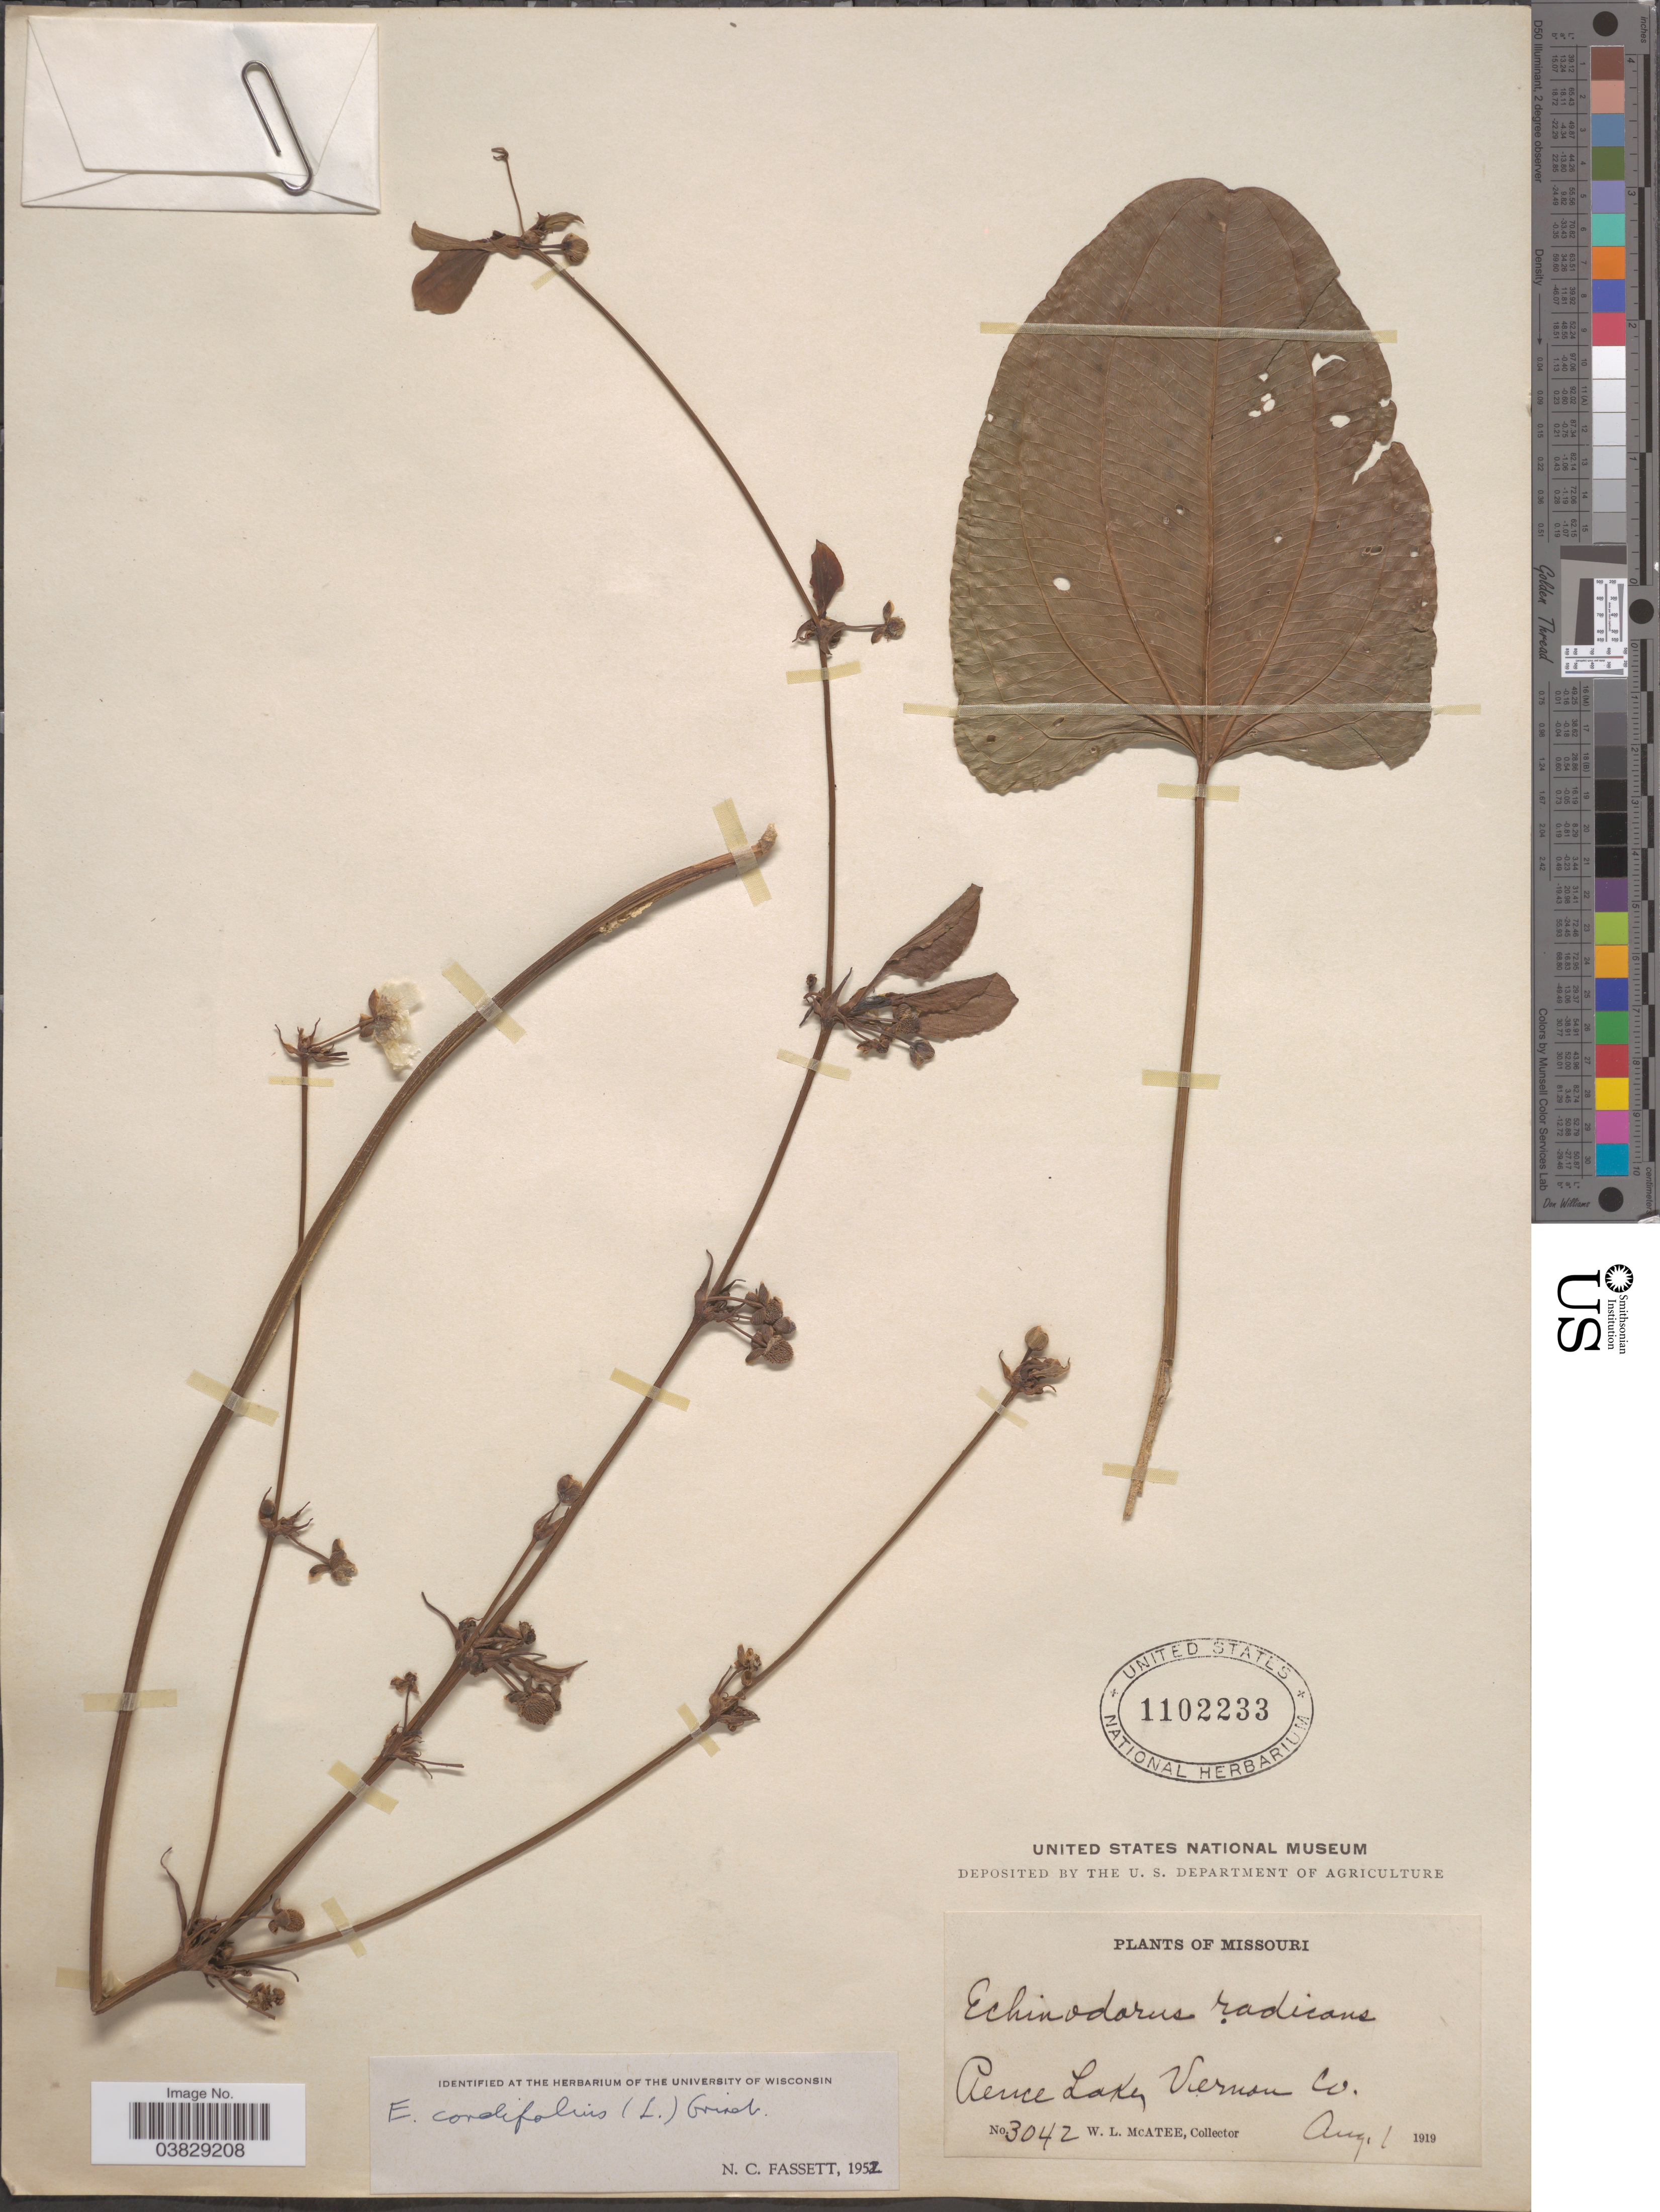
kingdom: Plantae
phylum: Tracheophyta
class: Liliopsida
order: Alismatales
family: Alismataceae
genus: Echinodorus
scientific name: Echinodorus cordifolius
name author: (L.) Griseb.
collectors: W. McAtee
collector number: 3042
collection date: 1919-08-01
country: United States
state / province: Missouri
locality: Pence Lake, Cernon Co.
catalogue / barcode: US 1102233